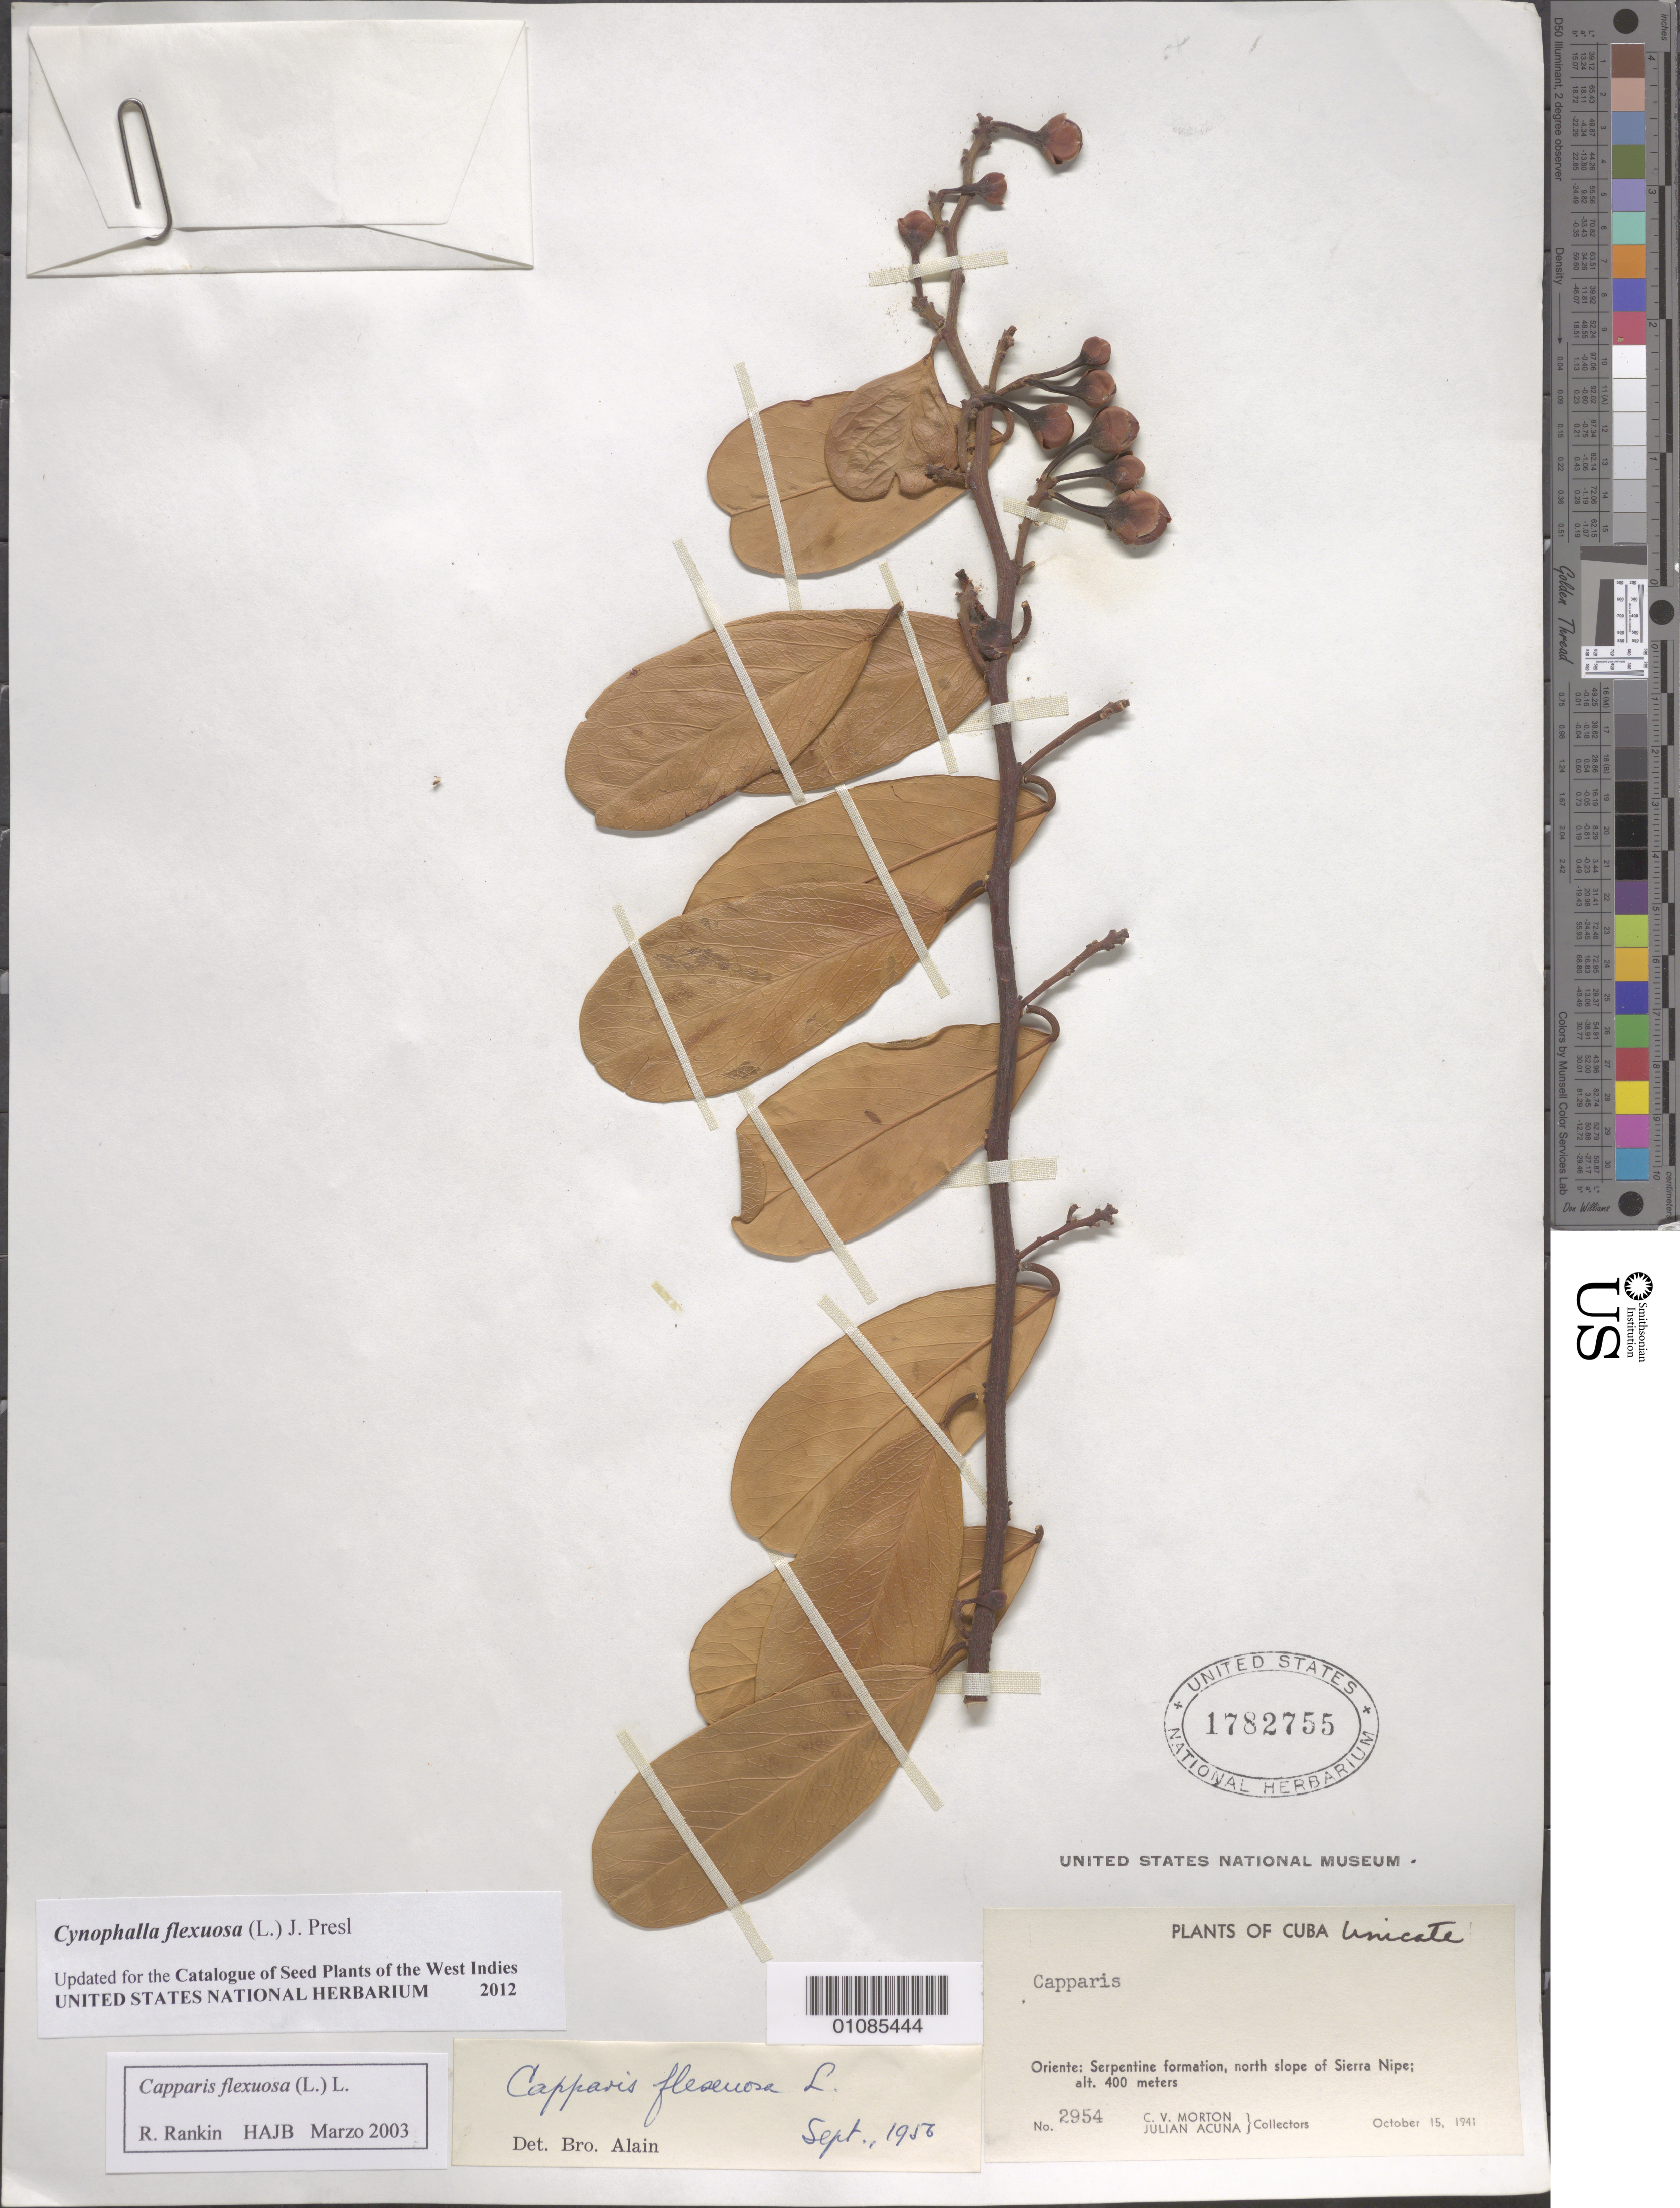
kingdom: Plantae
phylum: Tracheophyta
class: Magnoliopsida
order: Brassicales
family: Capparaceae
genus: Cynophalla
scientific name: Cynophalla flexuosa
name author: (L.) J. Presl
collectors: C. V. Morton & J. Acuña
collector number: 2954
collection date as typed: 15 Oct 1941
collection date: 1941-10-15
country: Cuba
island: Cuba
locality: Oriente: Serpentine formation, N slope of Sierra Nipe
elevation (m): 400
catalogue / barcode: US 1782755